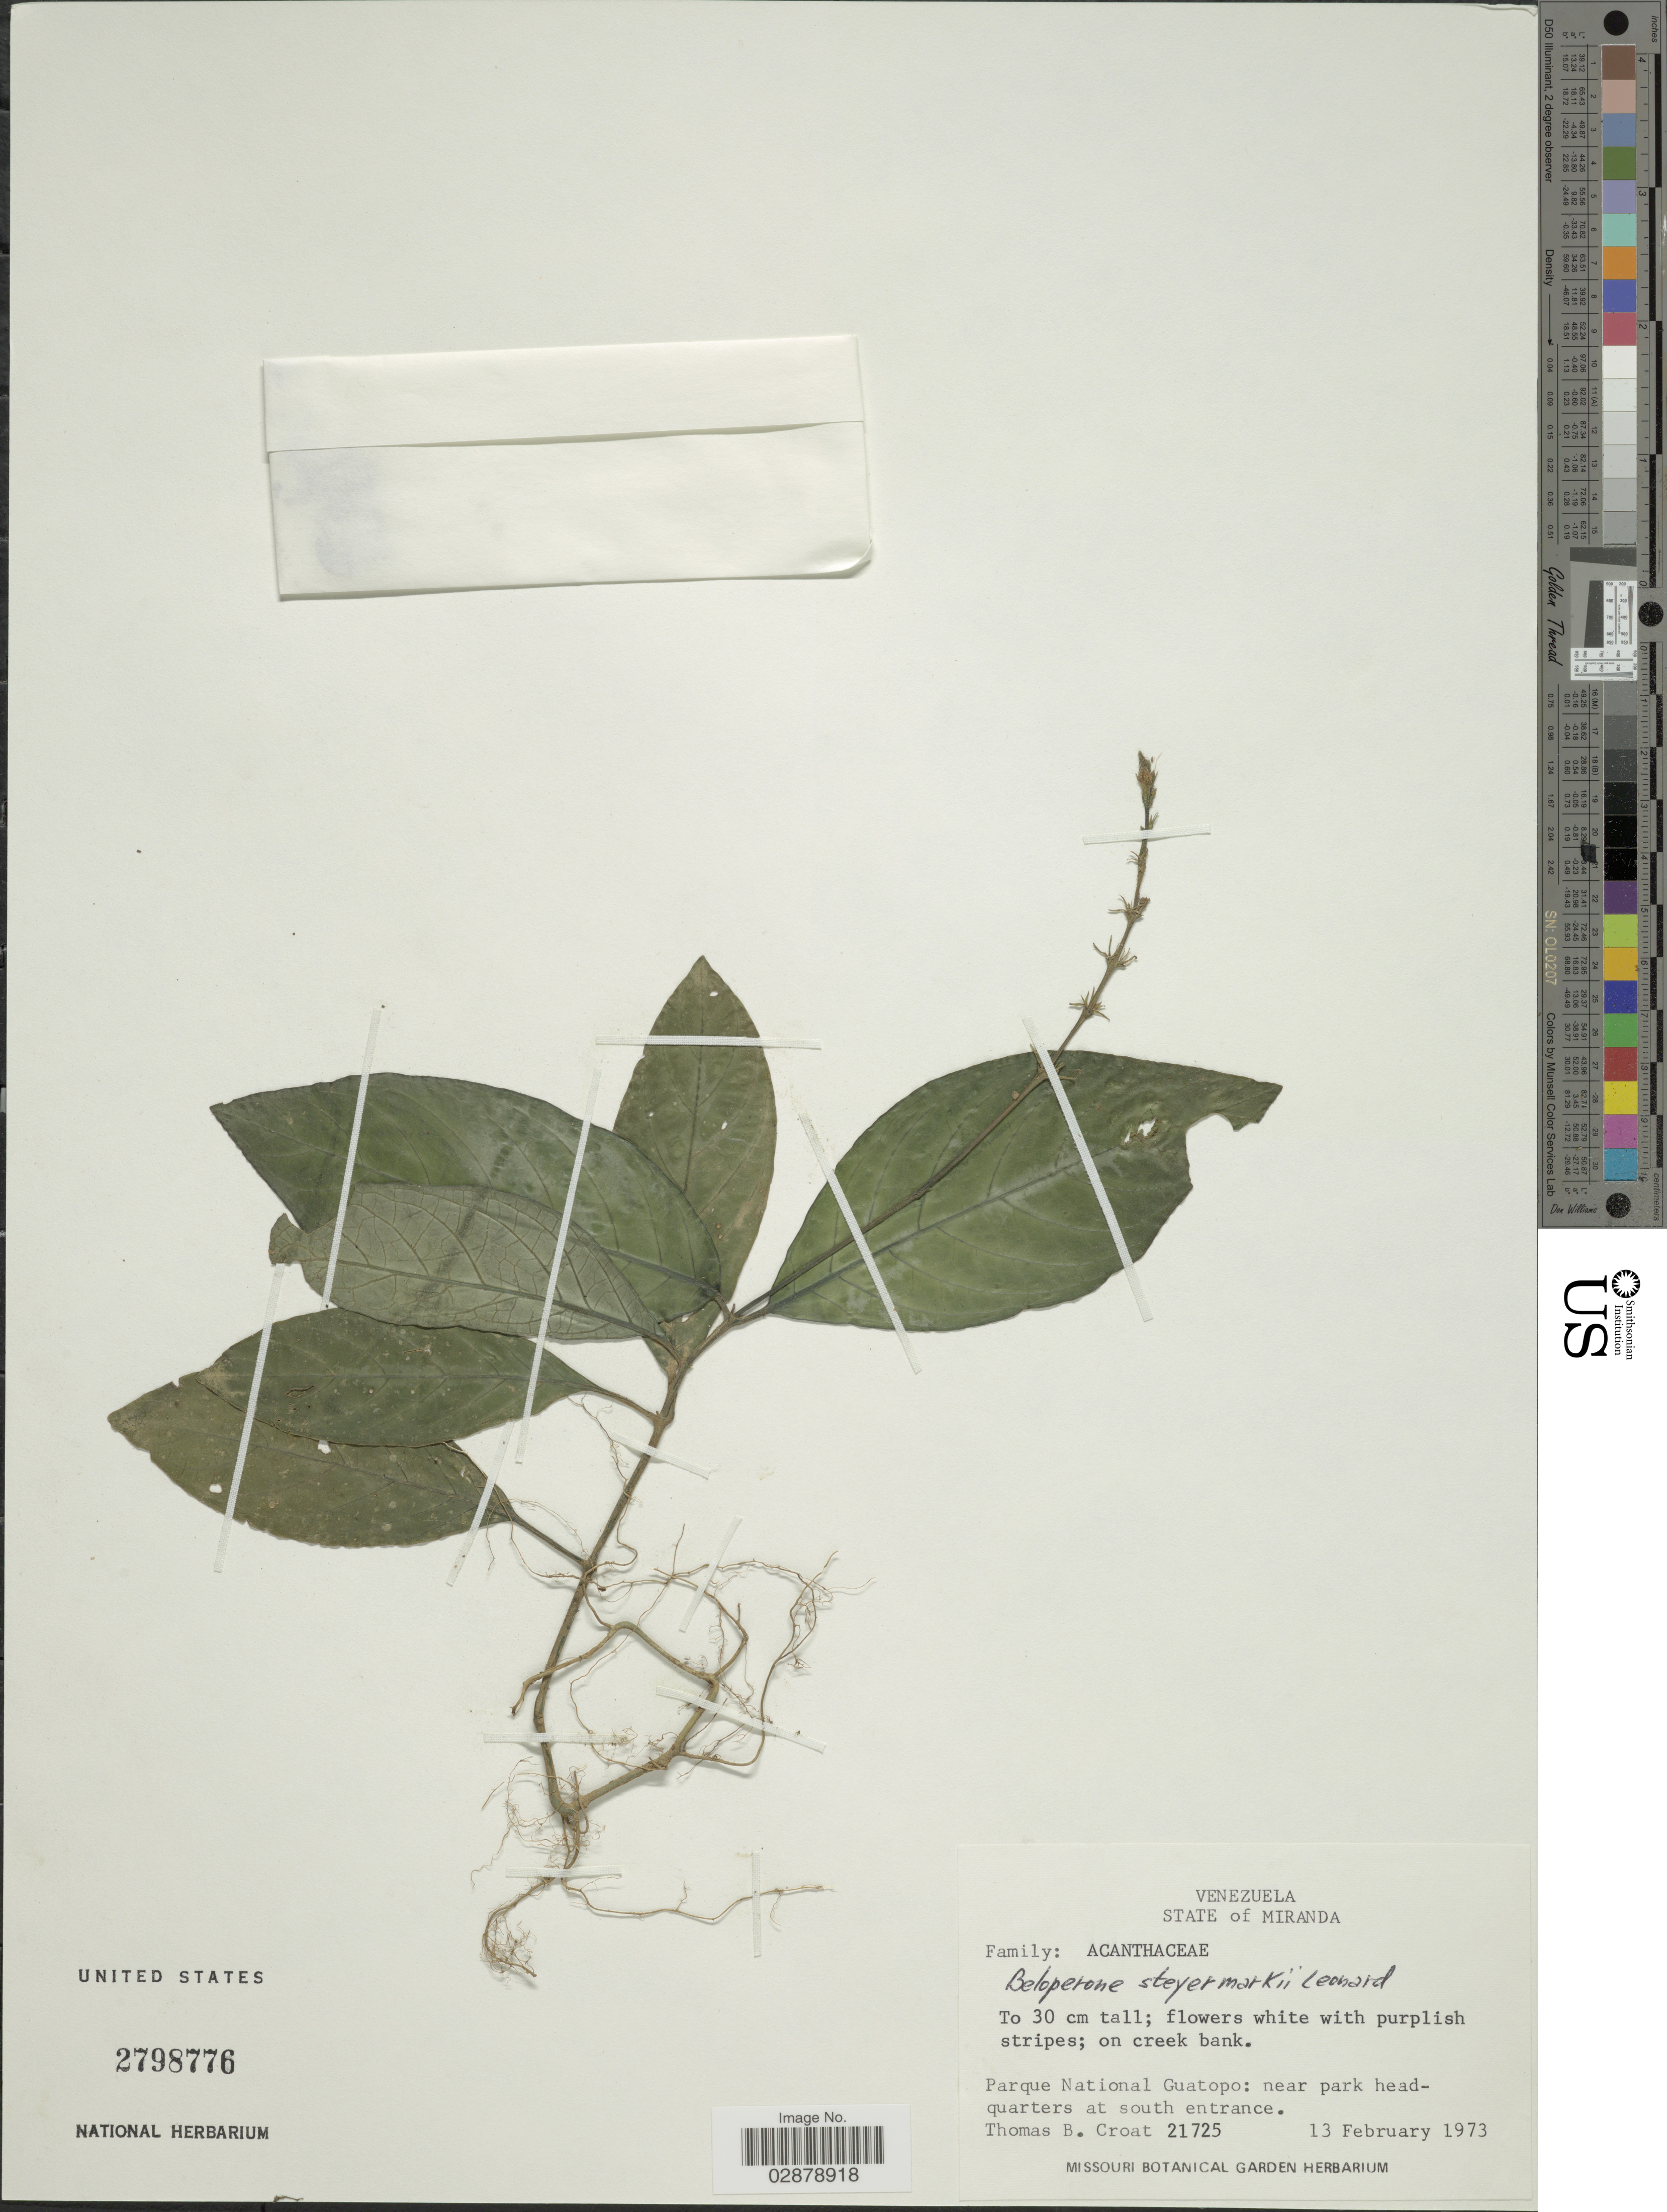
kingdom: Plantae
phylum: Tracheophyta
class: Magnoliopsida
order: Lamiales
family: Acanthaceae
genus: Justicia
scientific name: Justicia effusa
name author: D.N. Gibson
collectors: T. B. Croat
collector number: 21725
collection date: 1973-02-13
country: Venezuela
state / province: Miranda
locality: Parque Nacional Guatopo: near park headquarters at south entrance.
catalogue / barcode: US 2798776